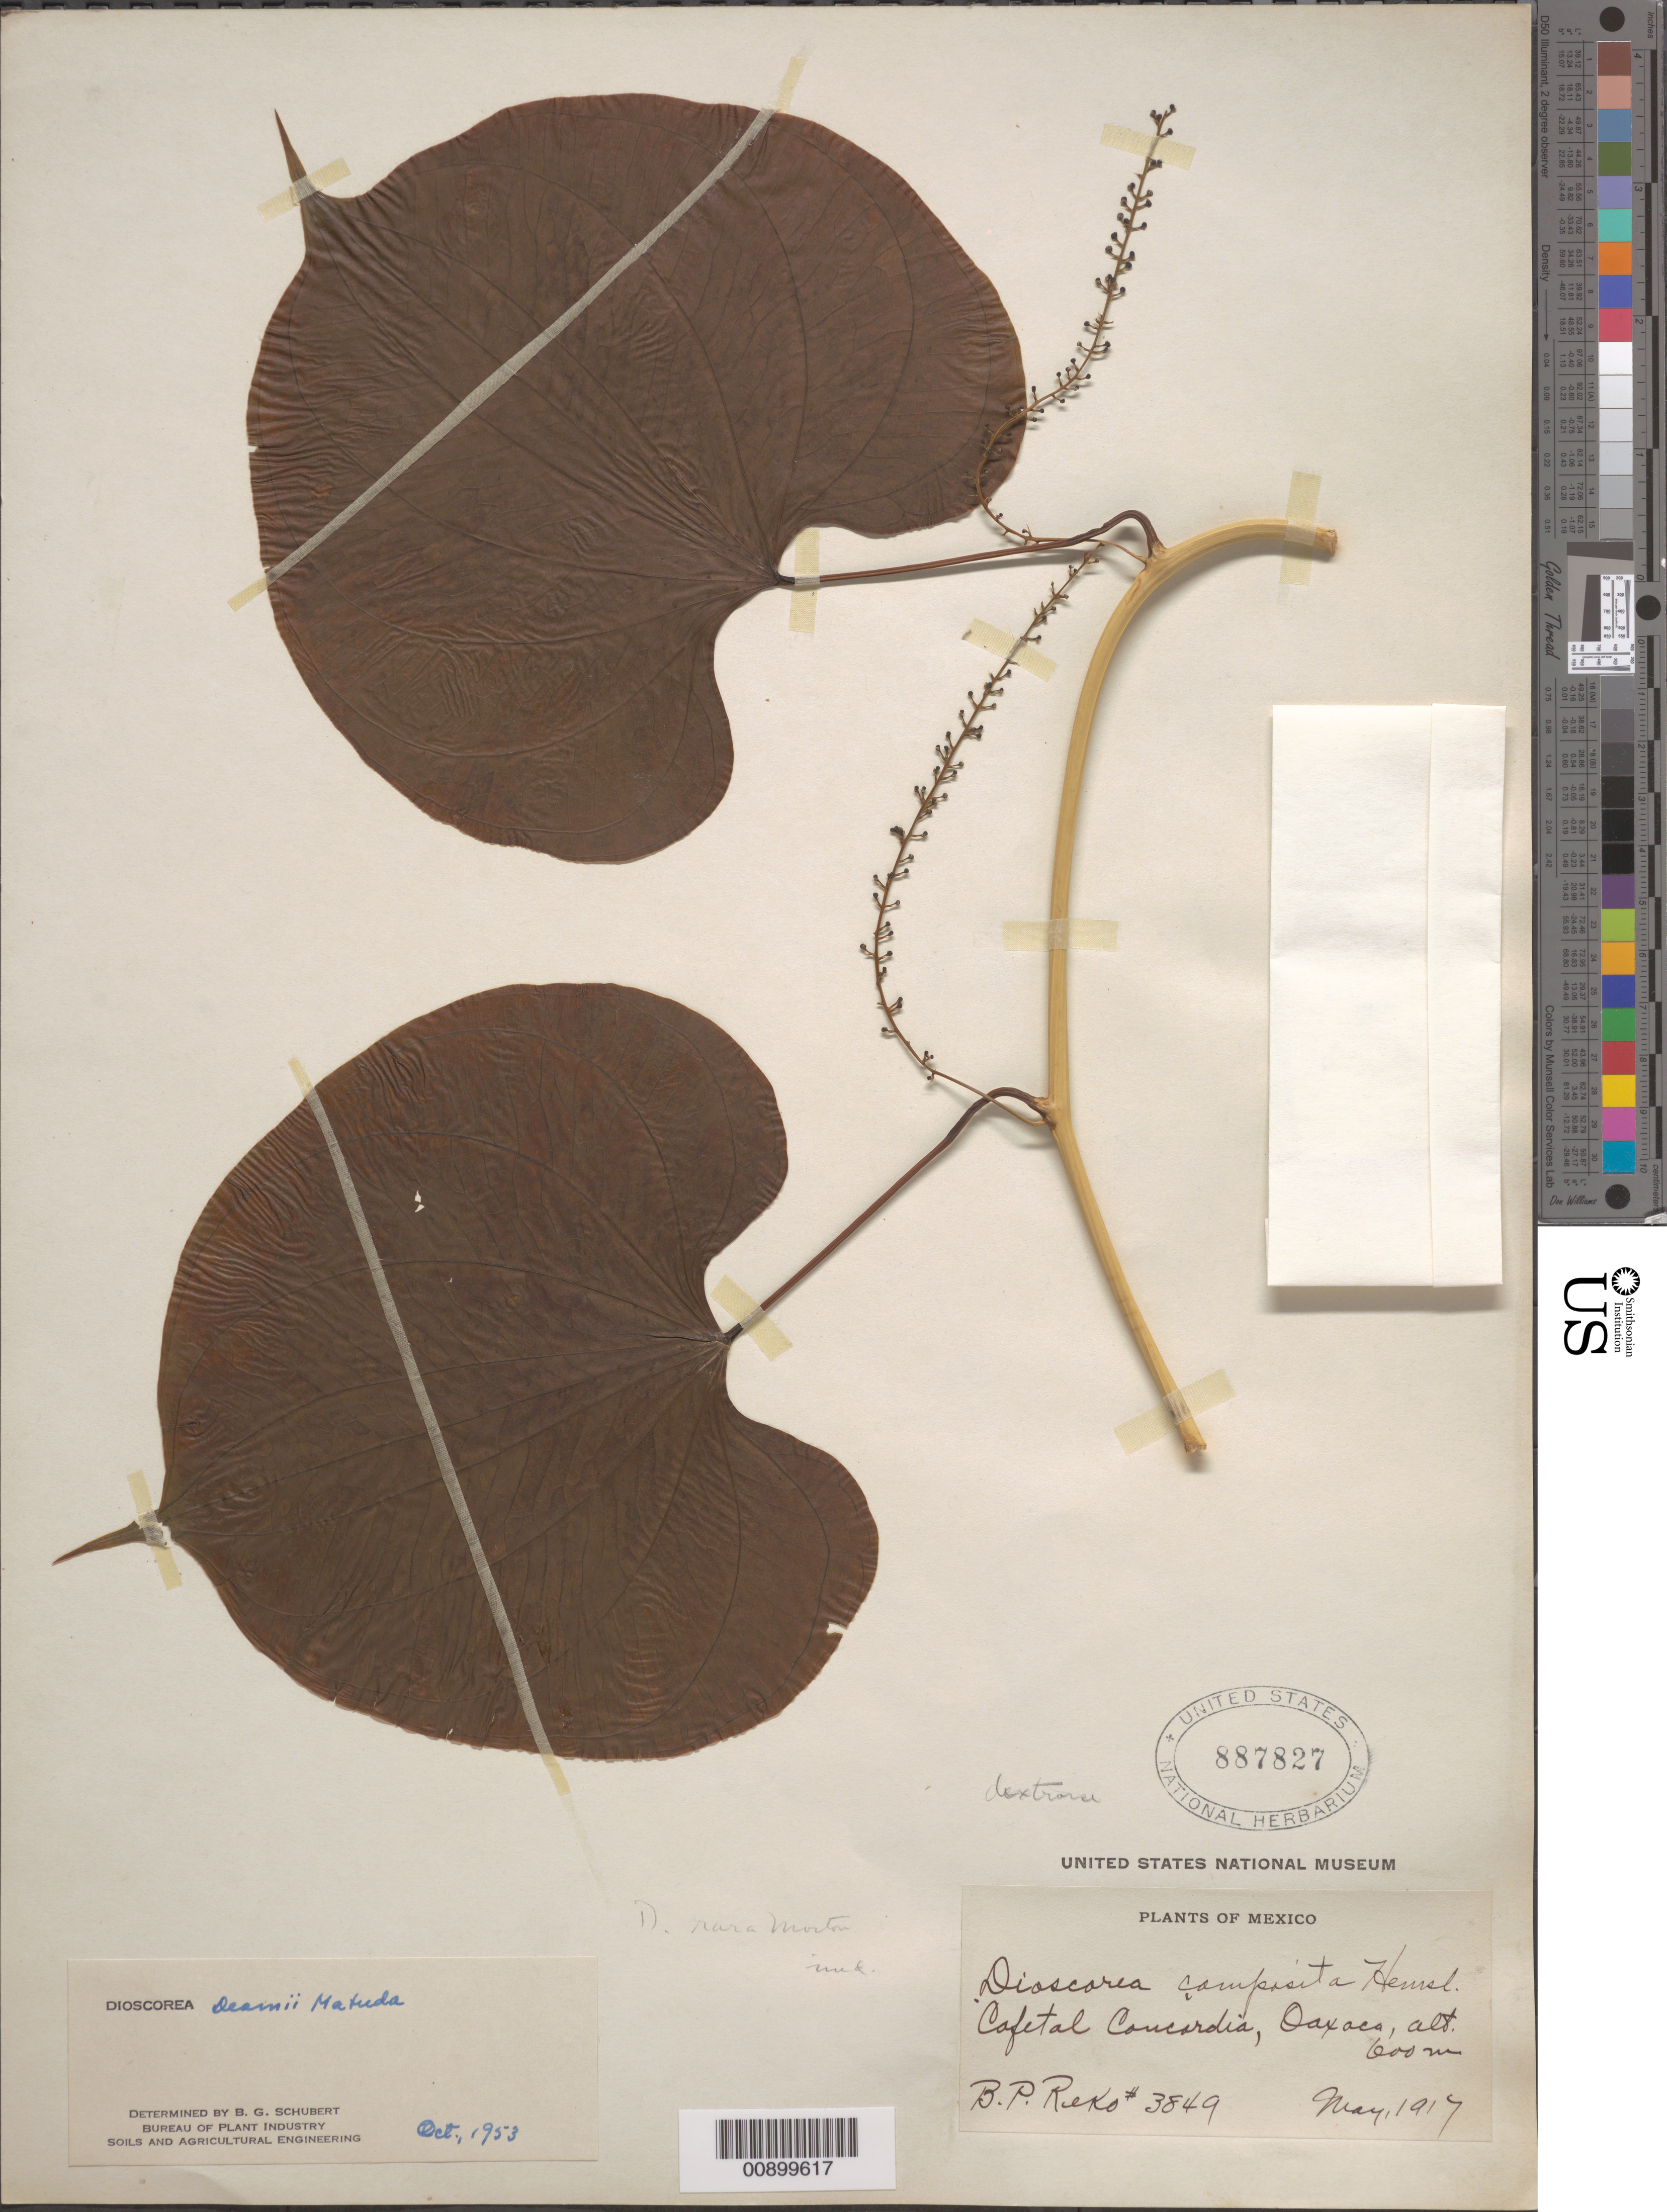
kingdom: Plantae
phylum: Tracheophyta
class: Liliopsida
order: Dioscoreales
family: Dioscoreaceae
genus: Dioscorea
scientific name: Dioscorea deamii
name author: Matuda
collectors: B. P. Reko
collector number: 3849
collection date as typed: May 1917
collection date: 1917-05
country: Mexico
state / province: Oaxaca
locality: Cafetal Concordia, Oaxaca.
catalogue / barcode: US 887827